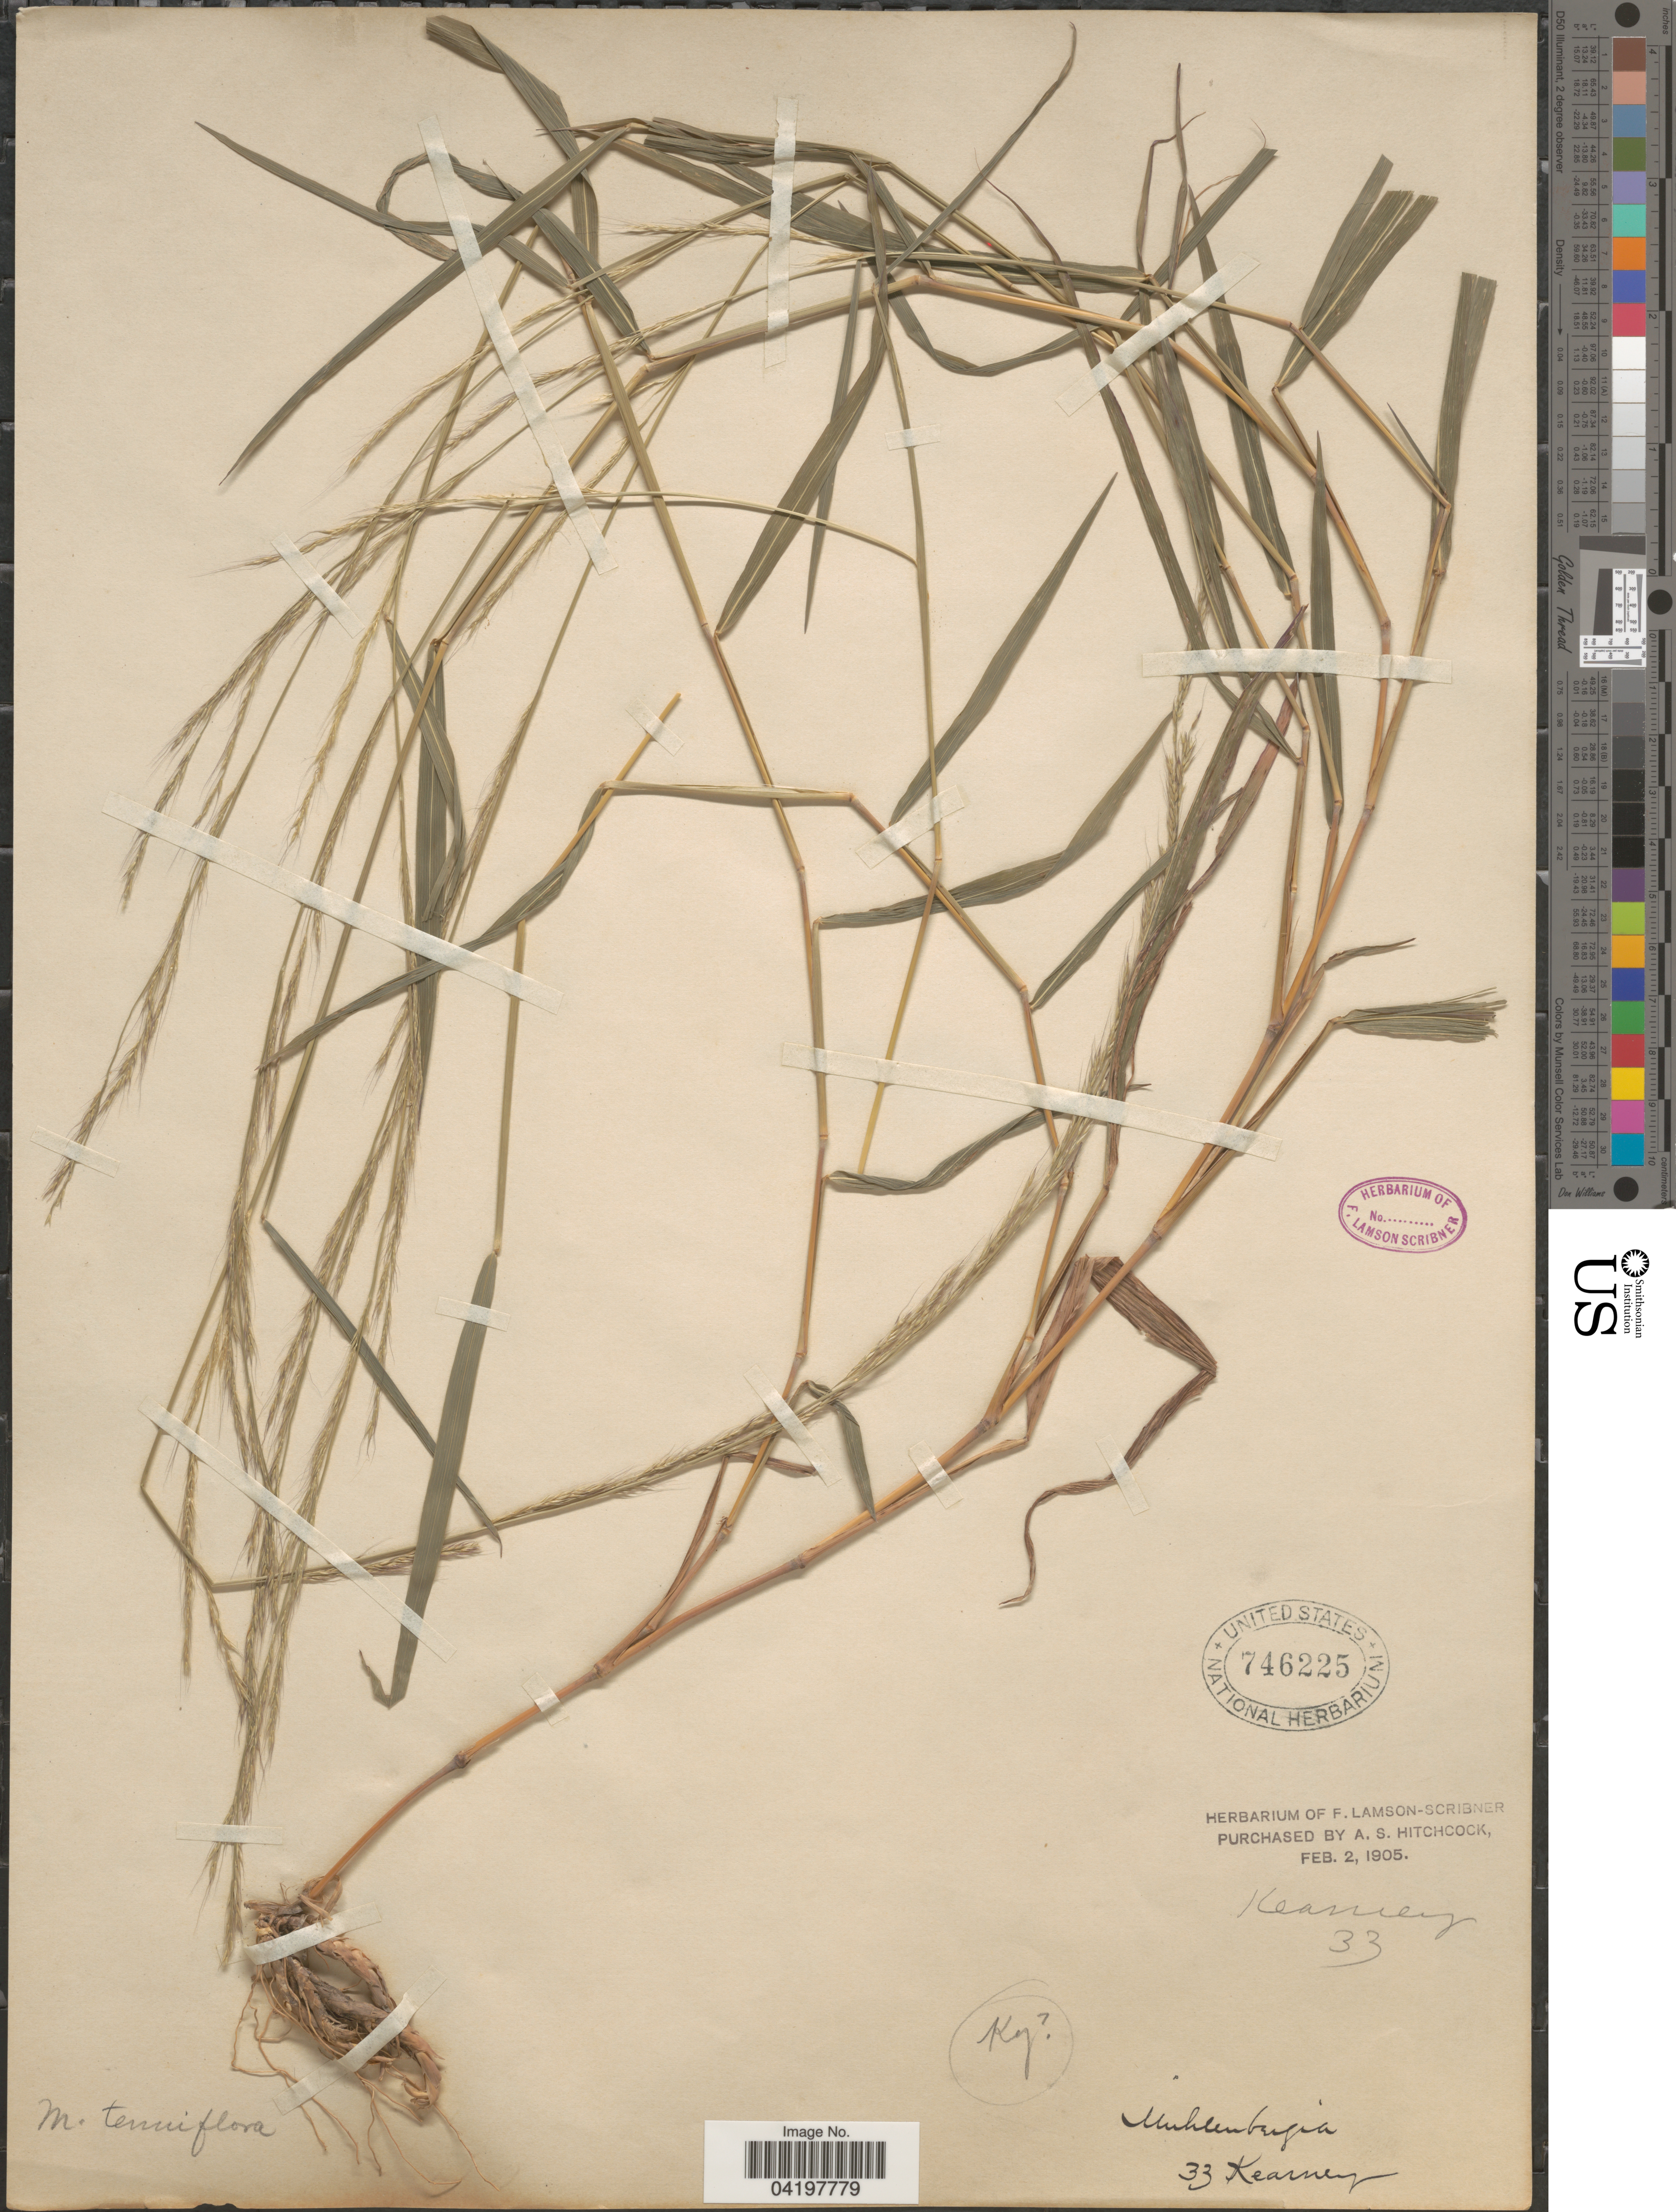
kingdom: Plantae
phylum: Tracheophyta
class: Liliopsida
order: Poales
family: Poaceae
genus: Muhlenbergia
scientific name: Muhlenbergia tenuiflora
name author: (Willd.) Britton, Stearns & Poggenb.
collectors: Kearney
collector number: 33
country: United States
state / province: Kentucky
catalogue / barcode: US 746225